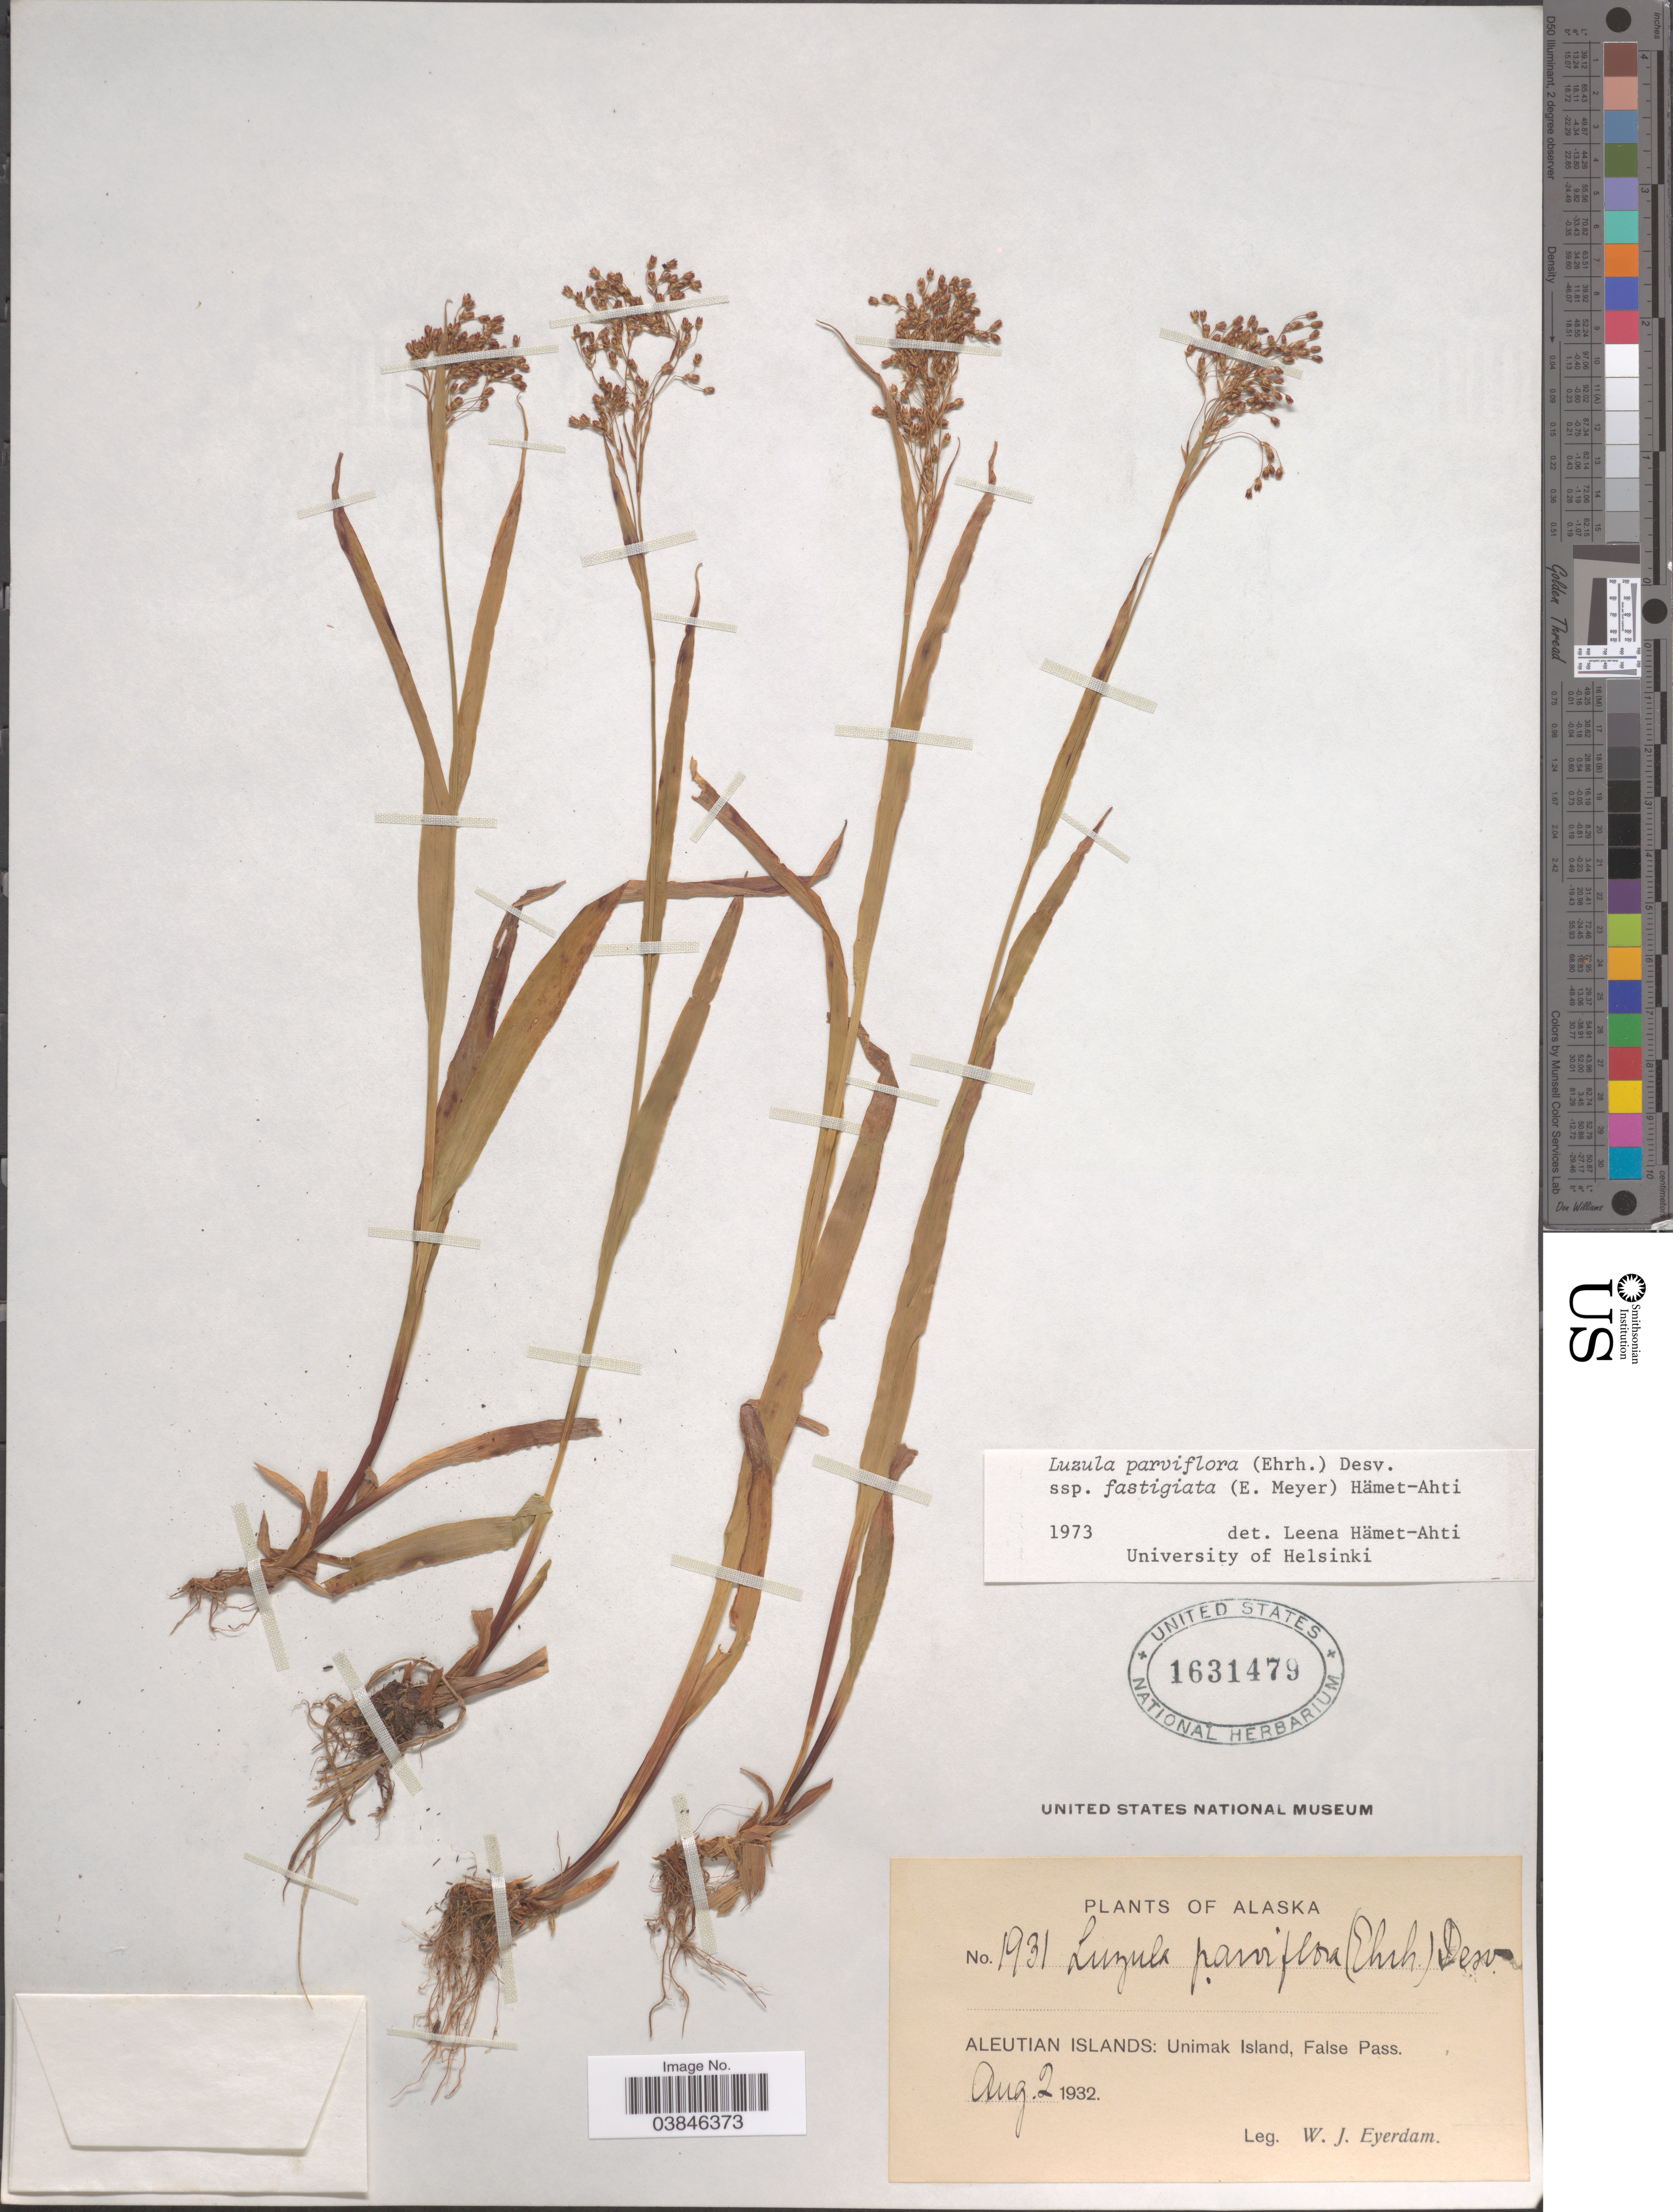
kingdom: Plantae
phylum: Tracheophyta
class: Liliopsida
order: Poales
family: Juncaceae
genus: Luzula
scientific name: Luzula parviflora subsp. fastigiata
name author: Buchenau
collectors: W. J. Eyerdam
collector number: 1931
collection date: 1932-08-02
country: United States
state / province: Alaska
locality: Aleutian Islands: Unimak Island, False Pass.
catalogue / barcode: US 1631479